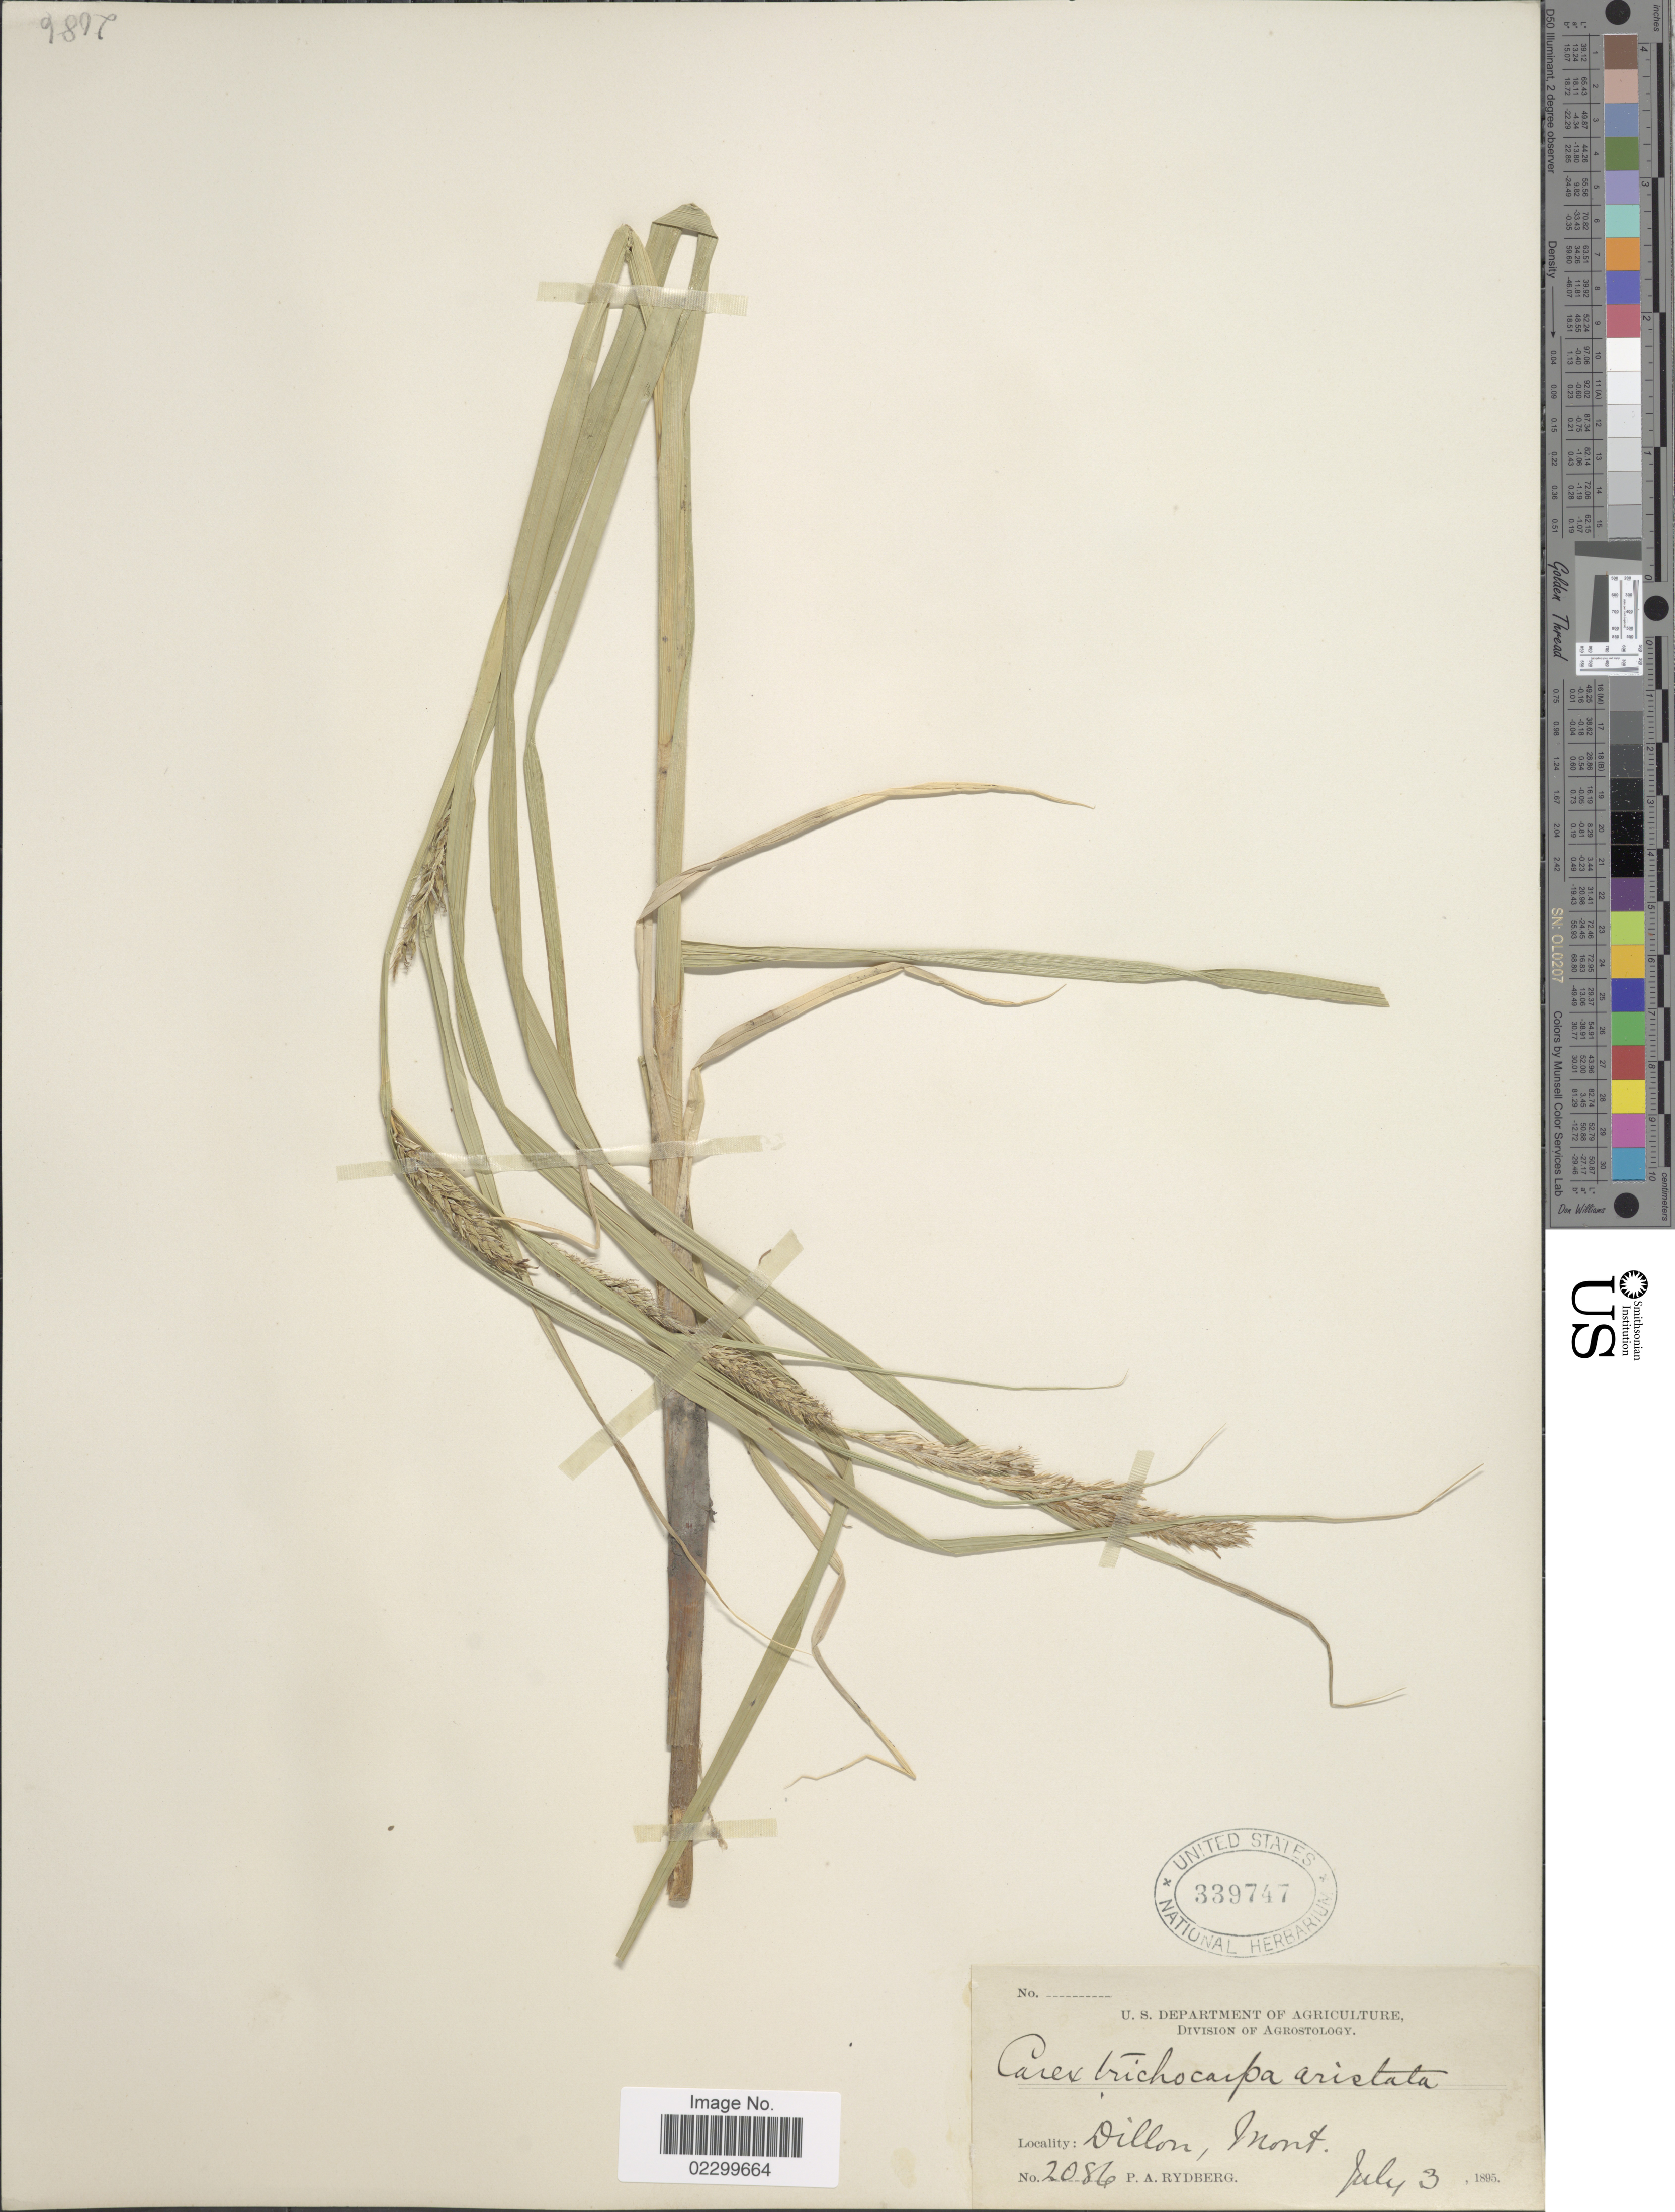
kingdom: Plantae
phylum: Tracheophyta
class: Liliopsida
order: Poales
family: Cyperaceae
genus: Carex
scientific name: Carex atherodes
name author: Spreng.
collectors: P. A. Rydberg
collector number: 2086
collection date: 1895-07-03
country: United States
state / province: Montana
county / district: Beaverhead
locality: Dillon.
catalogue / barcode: US 339747